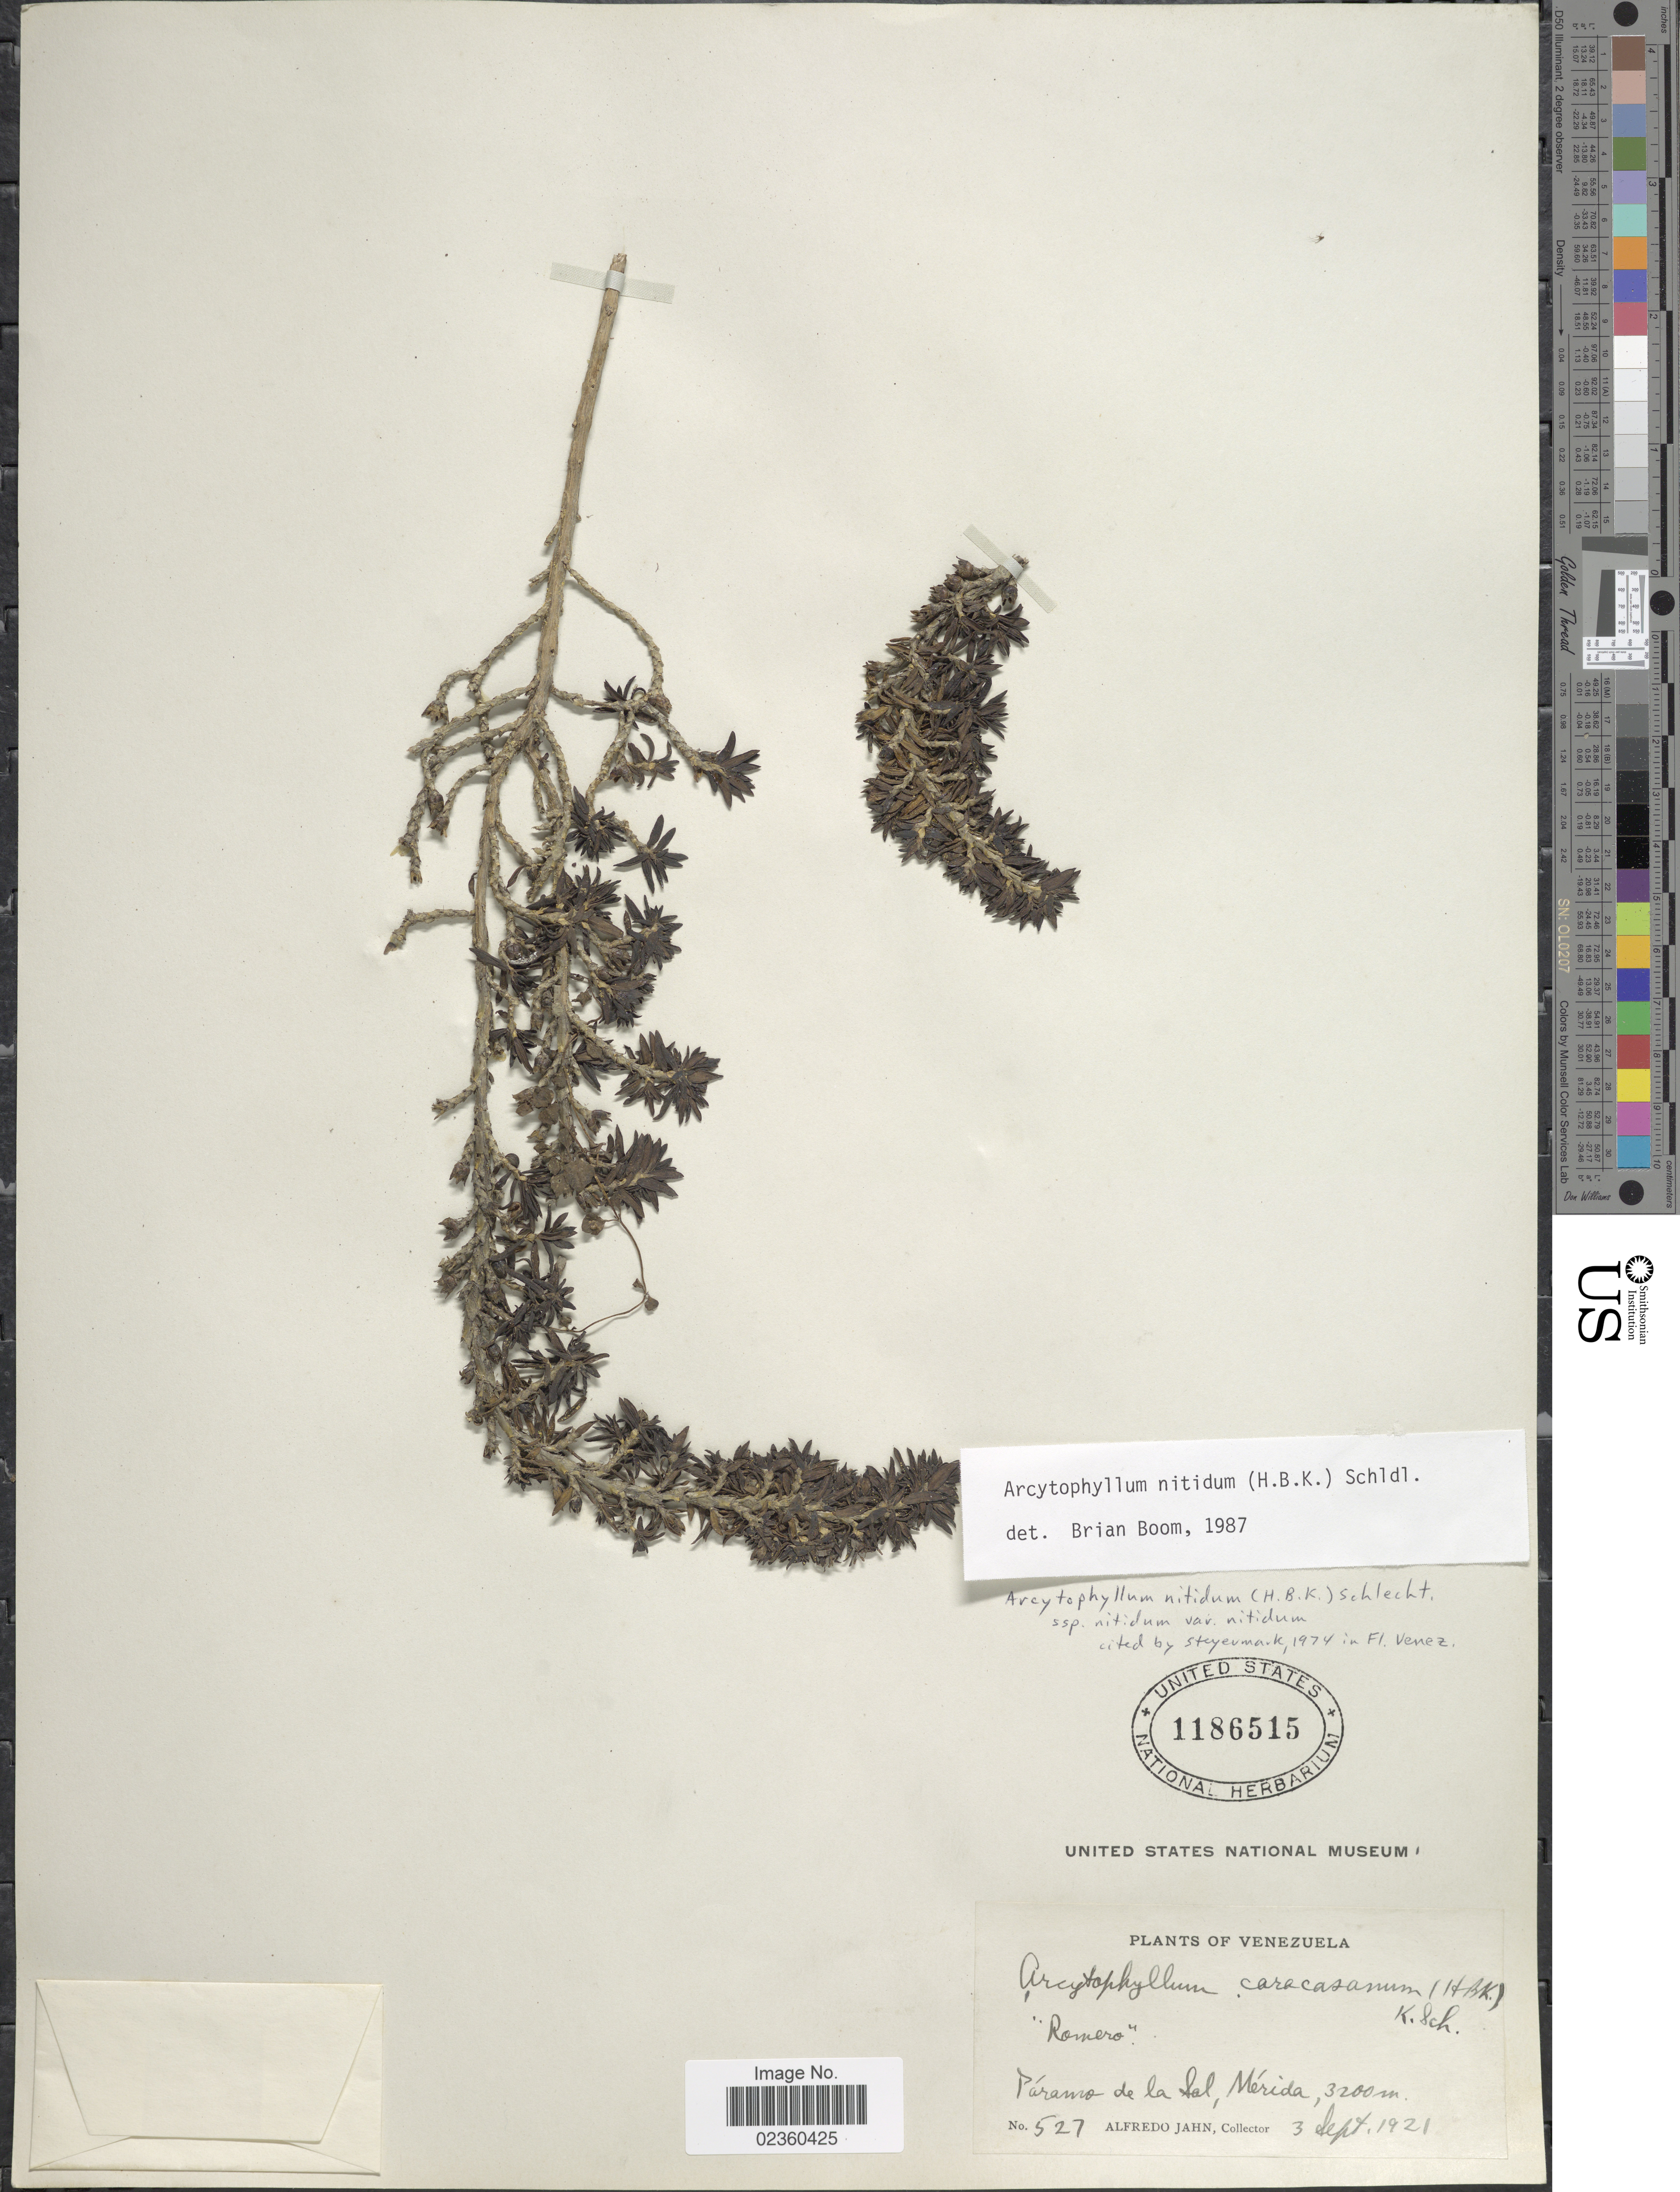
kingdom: Plantae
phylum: Tracheophyta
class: Magnoliopsida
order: Gentianales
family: Rubiaceae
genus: Arcytophyllum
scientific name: Arcytophyllum nitidum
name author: (Kunth) Schltdl.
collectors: A. Jahn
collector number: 527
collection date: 1921-09-03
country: Venezuela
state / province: Mérida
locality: Páramo de la Sal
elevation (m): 3200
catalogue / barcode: US 1186515